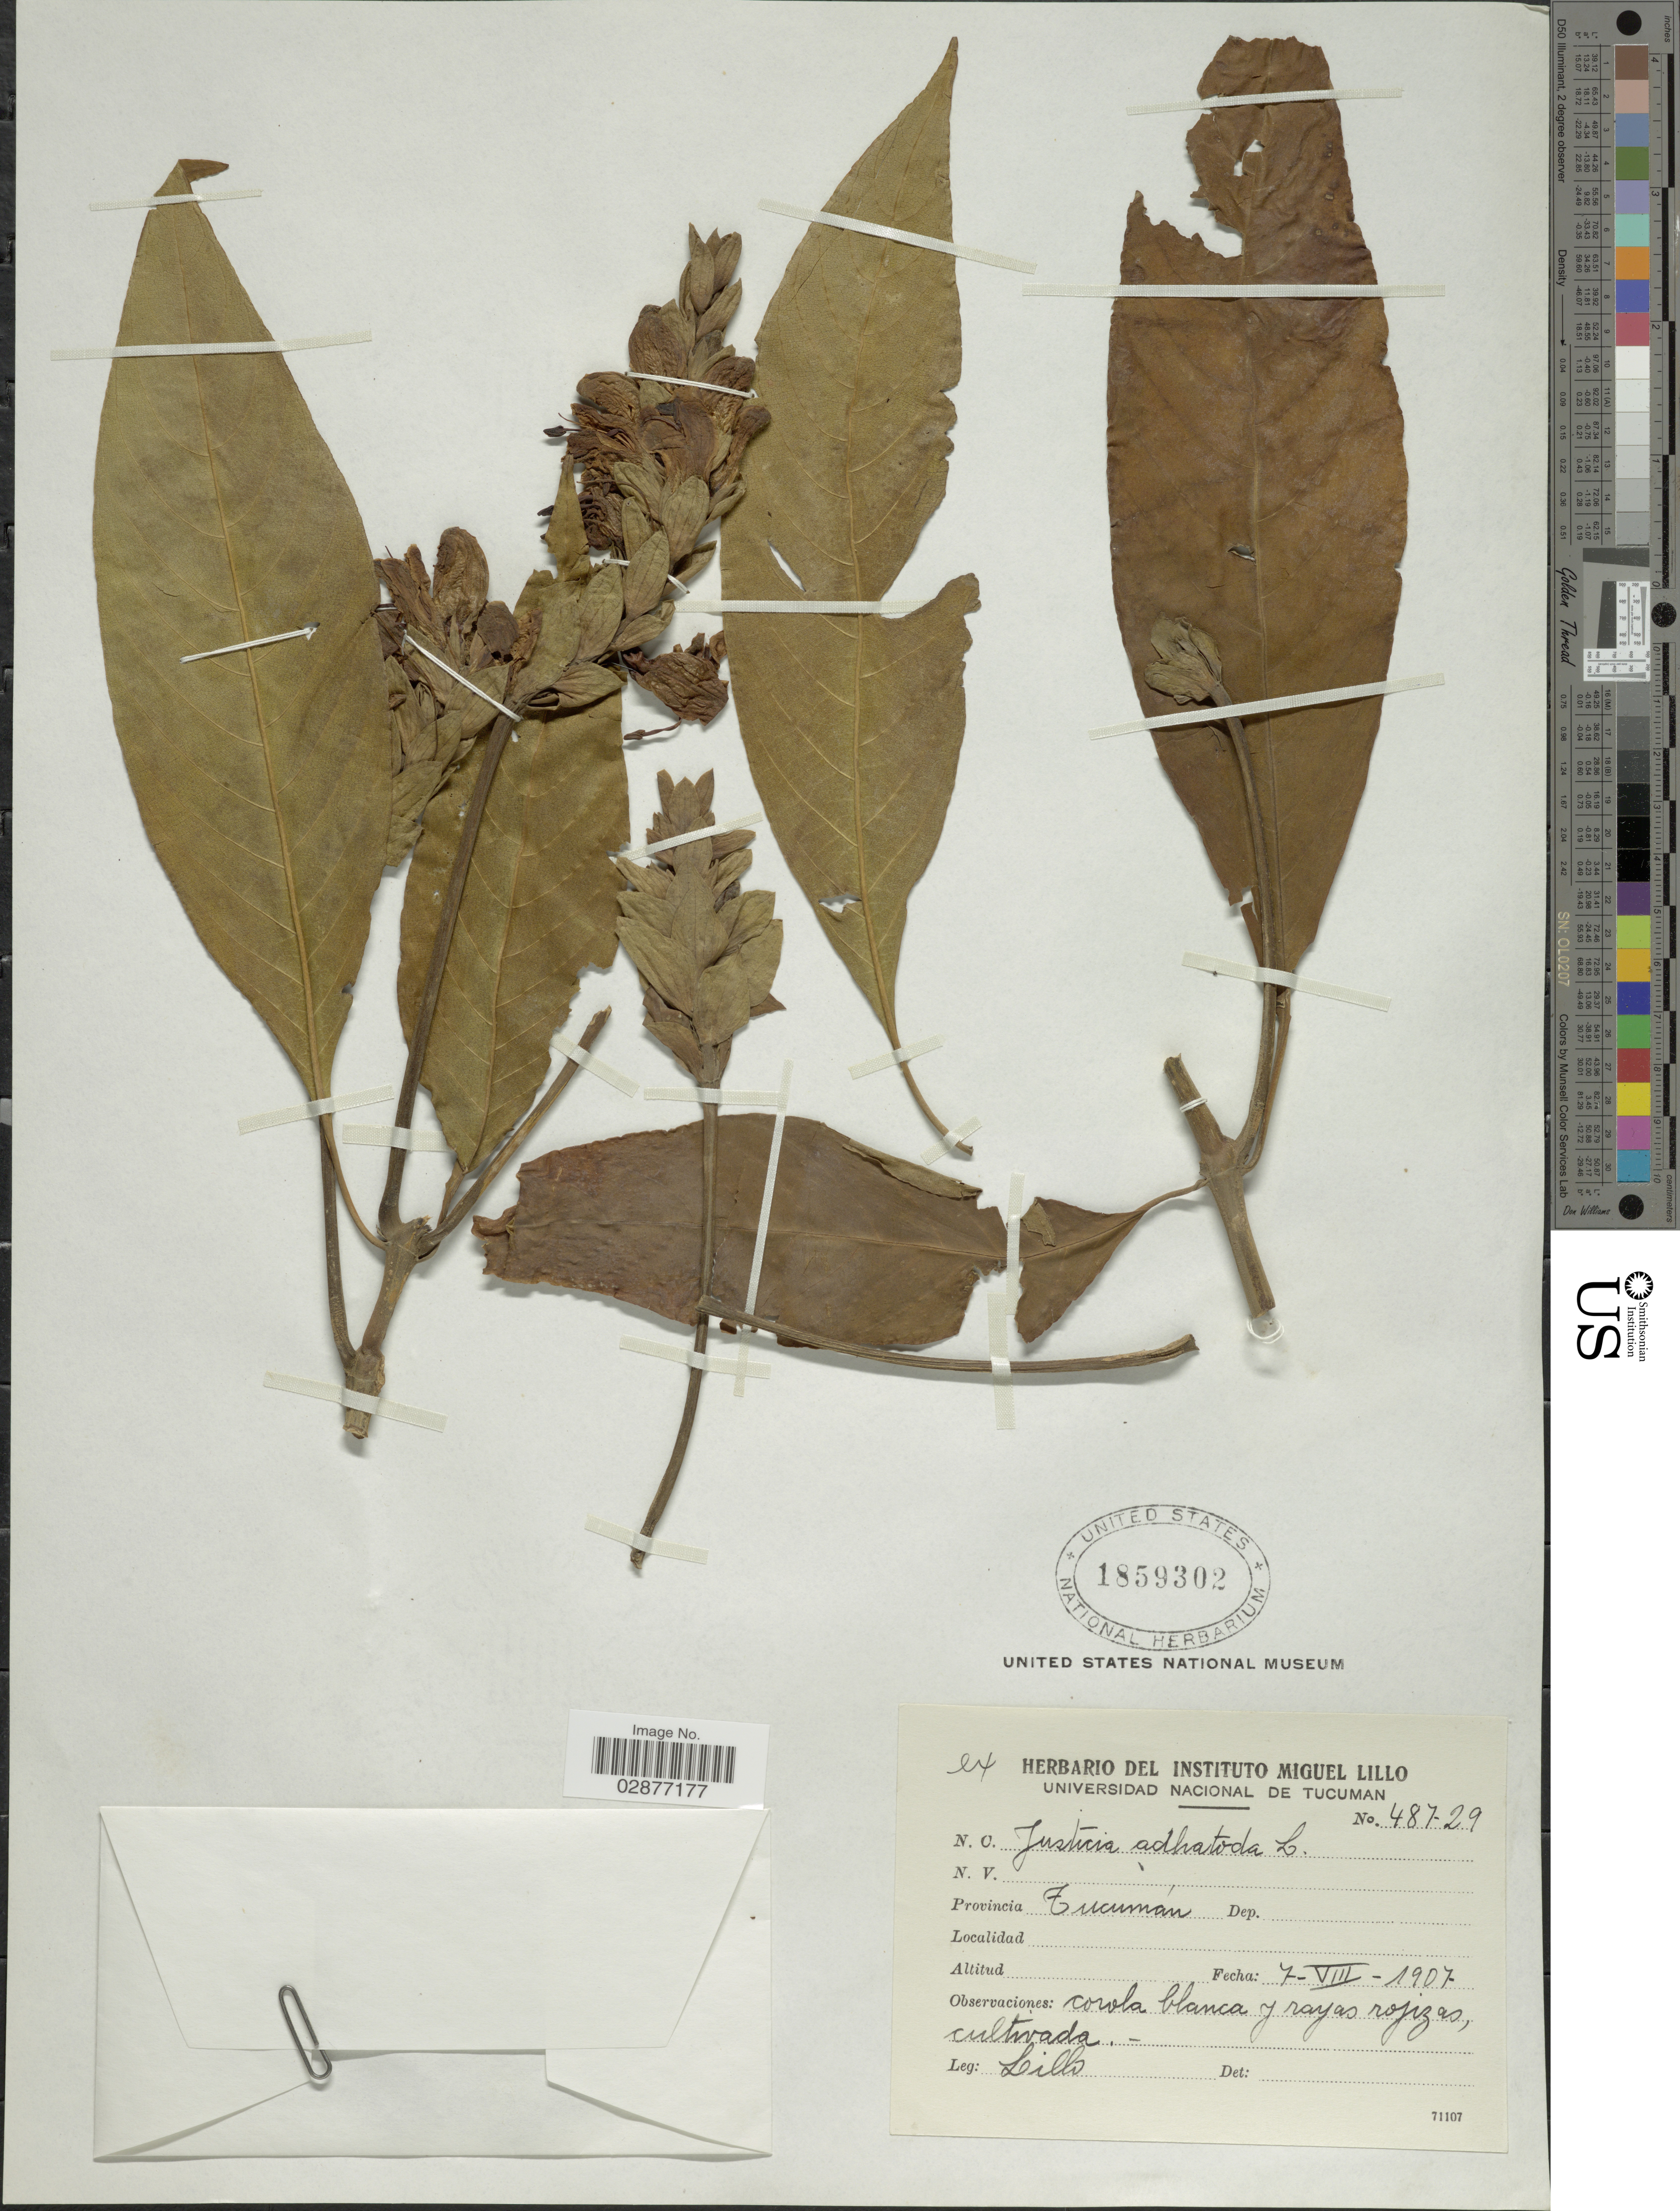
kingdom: Plantae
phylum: Tracheophyta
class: Magnoliopsida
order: Lamiales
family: Acanthaceae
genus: Justicia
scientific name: Justicia adhatoda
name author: L.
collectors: M. Lillo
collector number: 48729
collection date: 1907-08-07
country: Argentina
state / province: Tucuman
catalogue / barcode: US 1859302